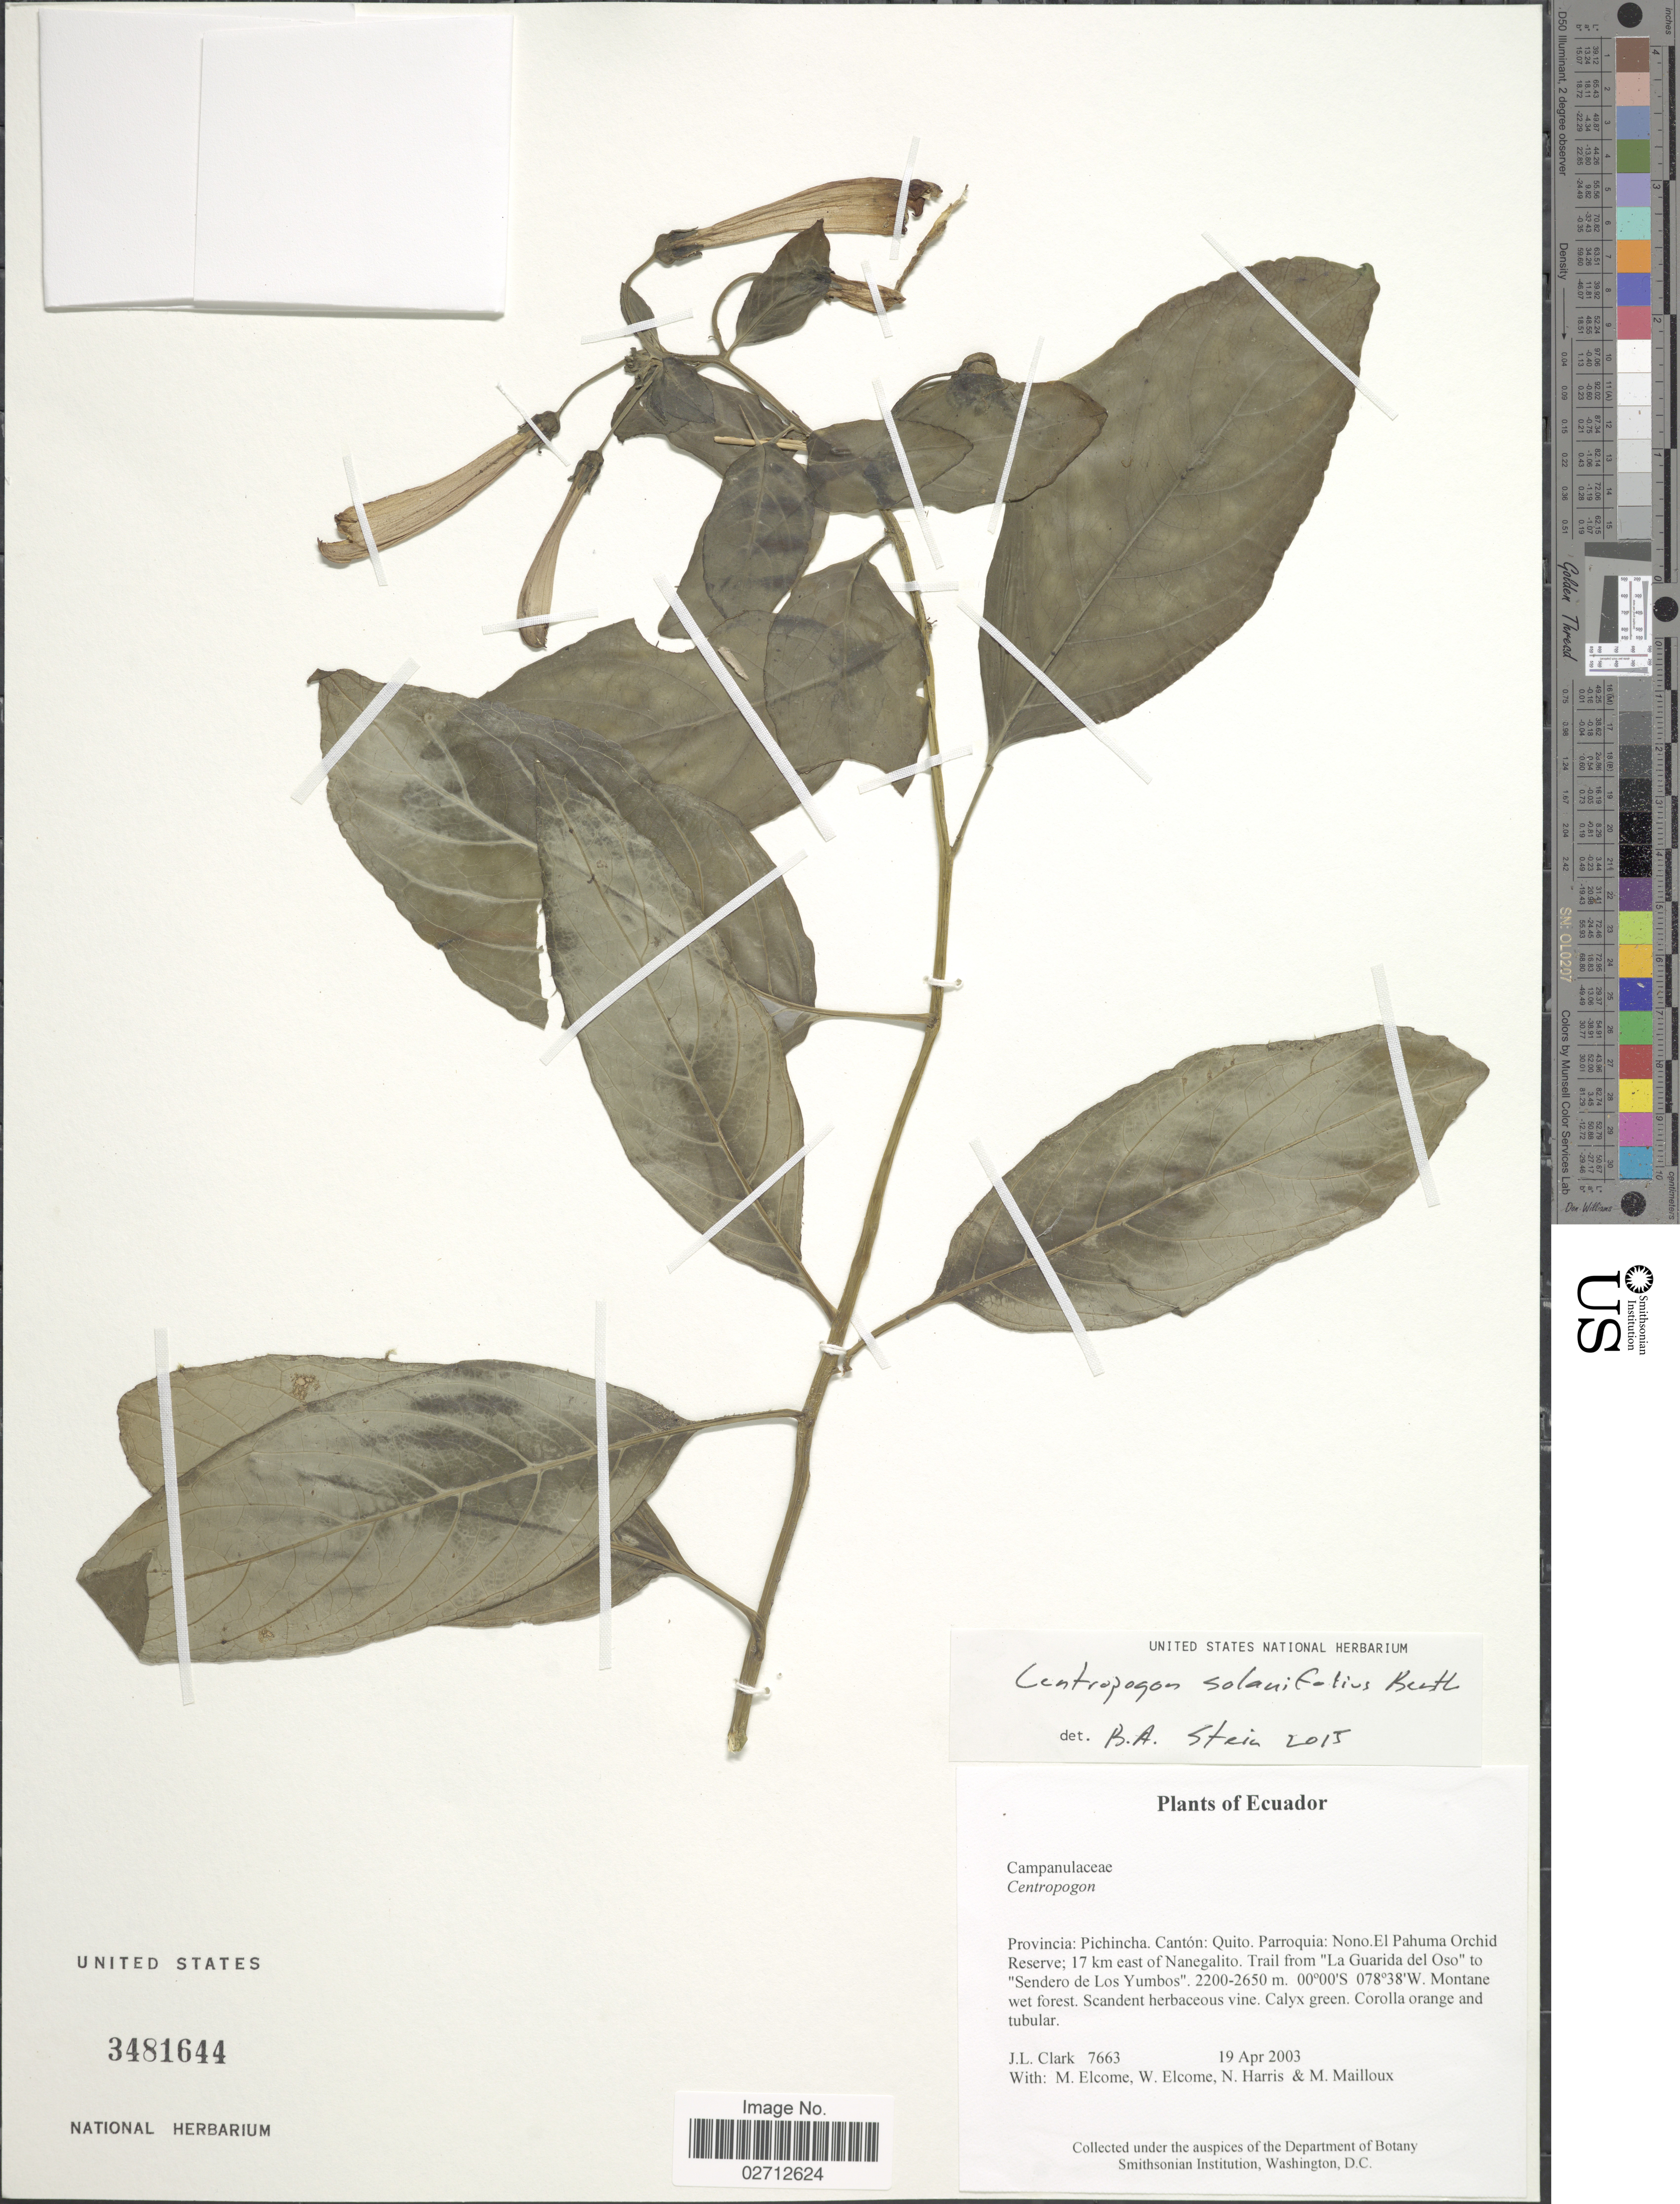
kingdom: Plantae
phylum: Tracheophyta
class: Magnoliopsida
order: Asterales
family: Campanulaceae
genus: Centropogon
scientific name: Centropogon solanifolius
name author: Benth.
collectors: J. L. Clark, M. Elcome, N. Harris & M. Mailloux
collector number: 7663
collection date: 2003-04-19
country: Ecuador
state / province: Pichincha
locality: Cantón: Quito. Parroquia: Nono. El Pahuma Orchid Reserve; 17 km east of Nanegalito. Trail from 'La Guarida del Oso' to 'Sendero de Los Yumbos' Montane wet forest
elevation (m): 2200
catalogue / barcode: US 3481644